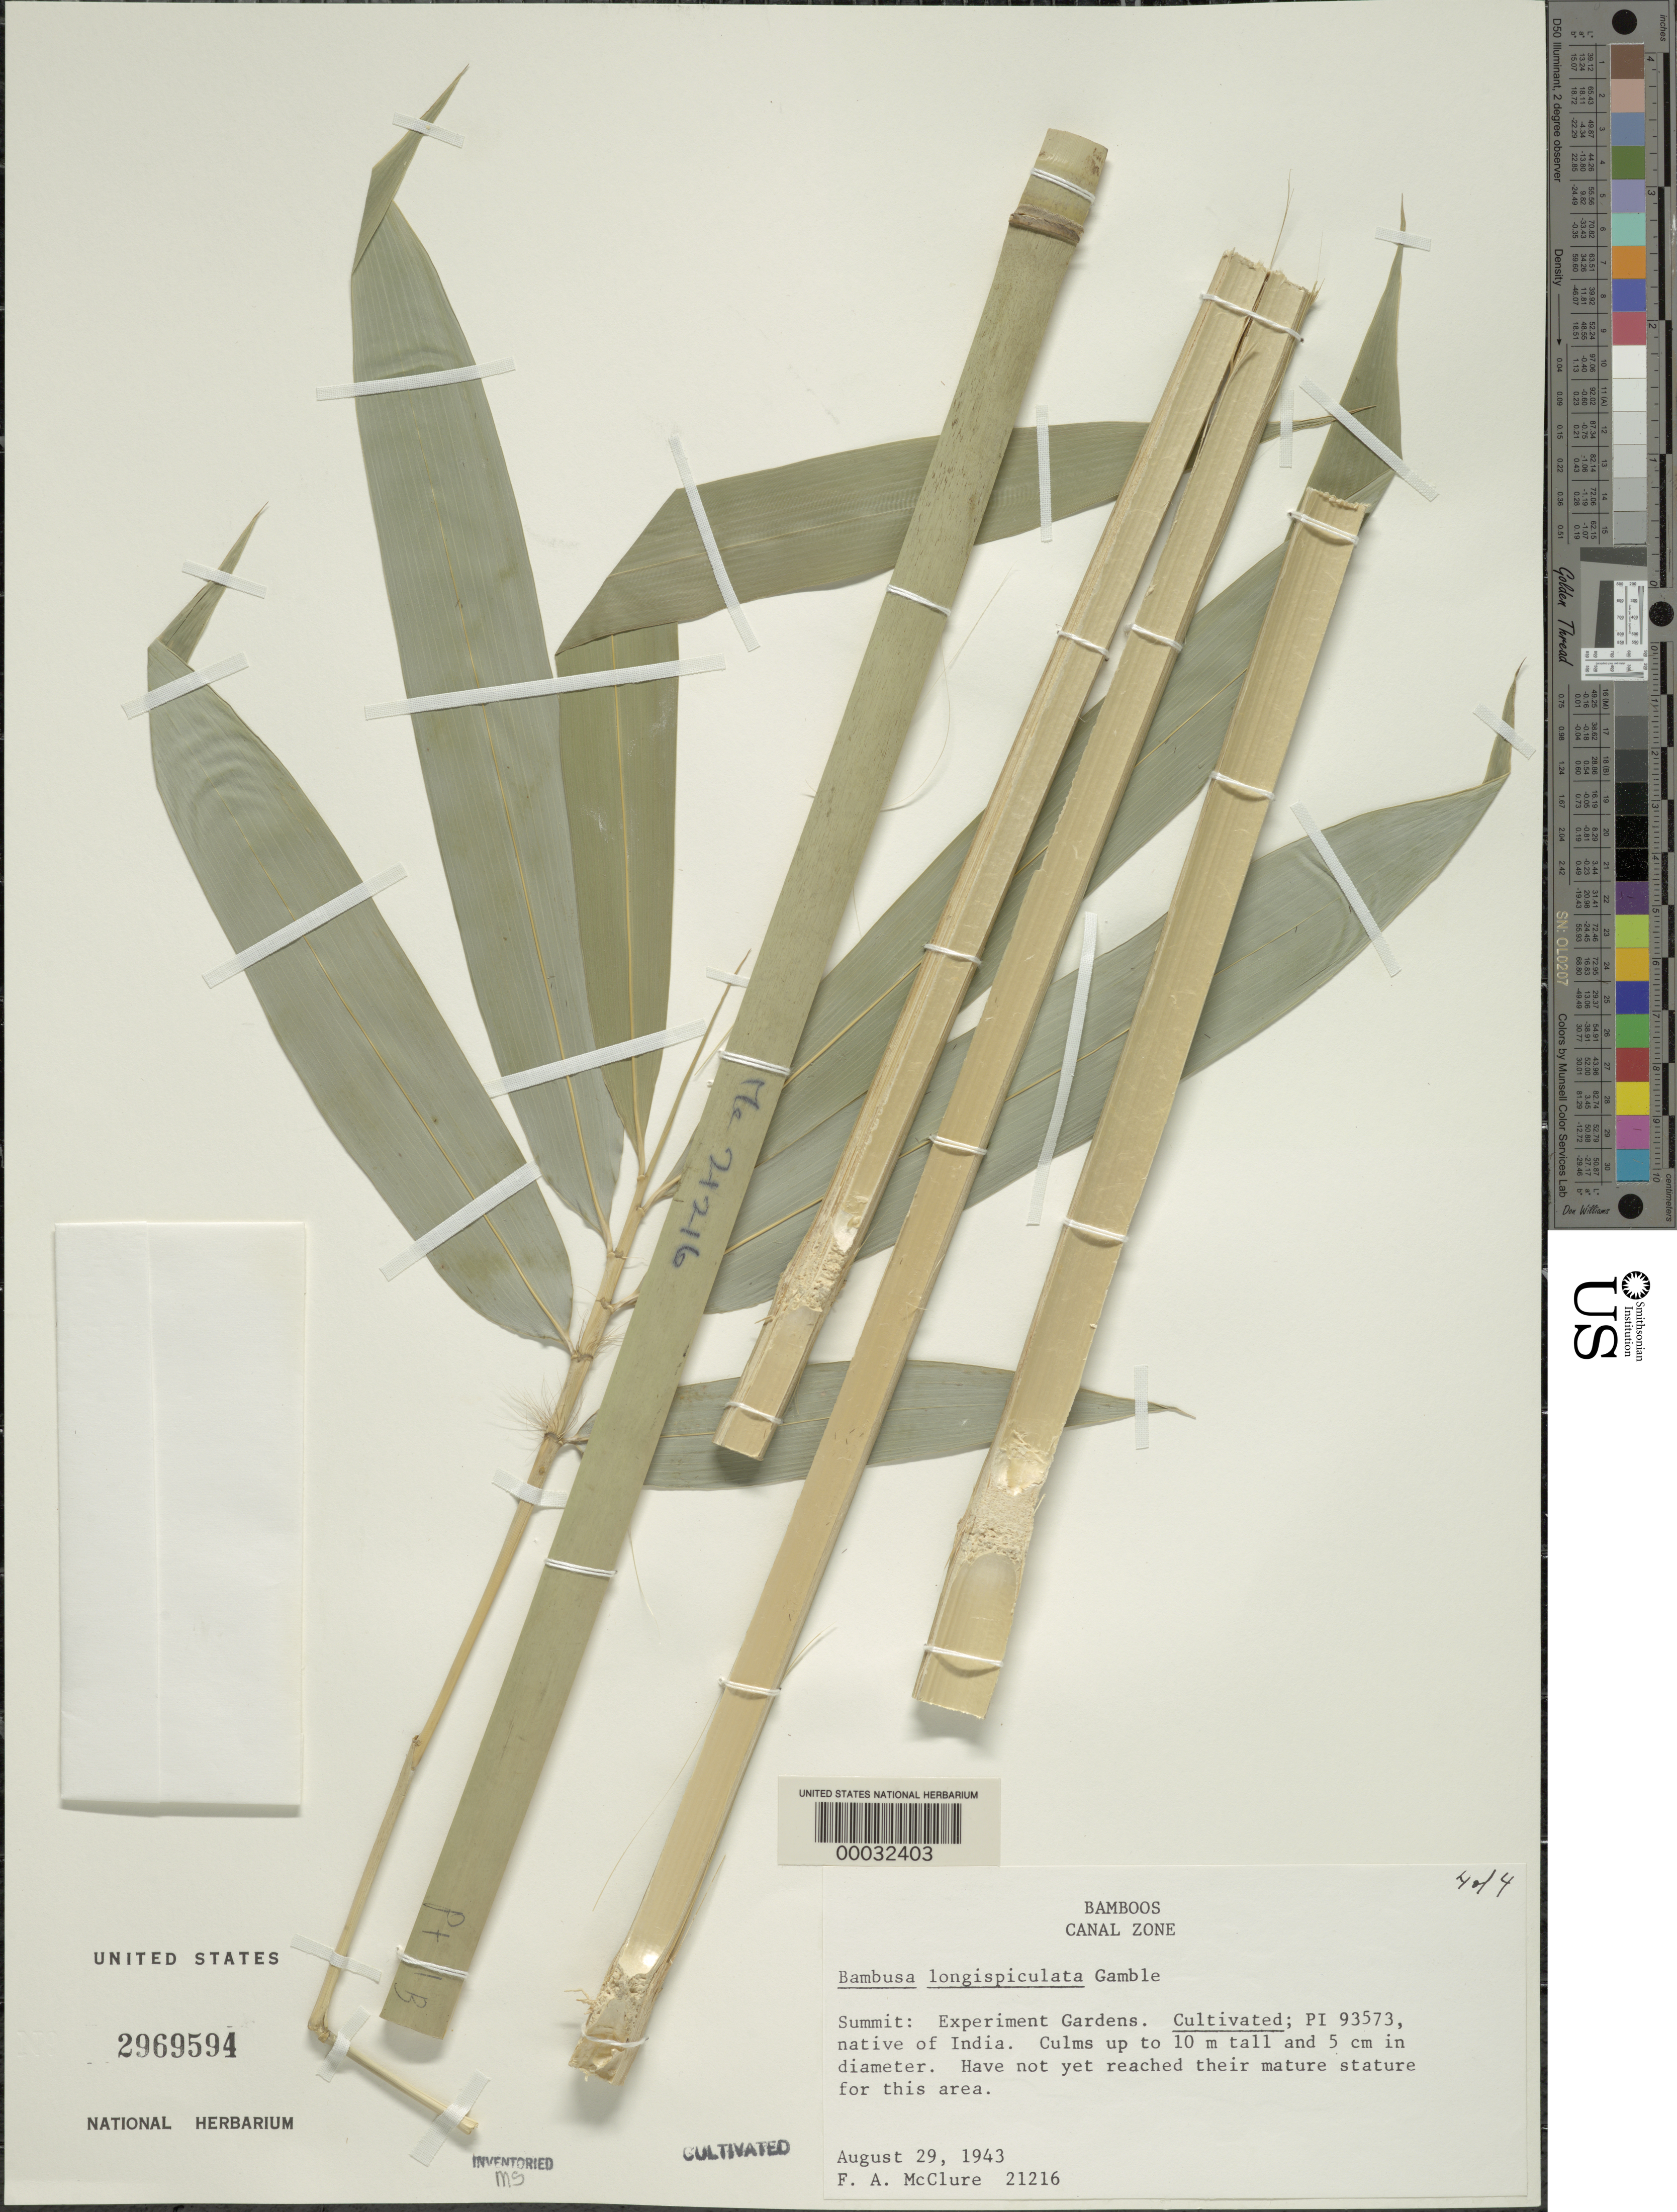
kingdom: Plantae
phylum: Tracheophyta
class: Liliopsida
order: Poales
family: Poaceae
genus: Bambusa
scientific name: Bambusa longispiculata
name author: Gamble ex Brandis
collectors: F. A. McClure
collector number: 21216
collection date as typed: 29 Aug 1943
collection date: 1943-08-29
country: Panama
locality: Esperimental Gardens summit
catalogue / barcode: US 2969594